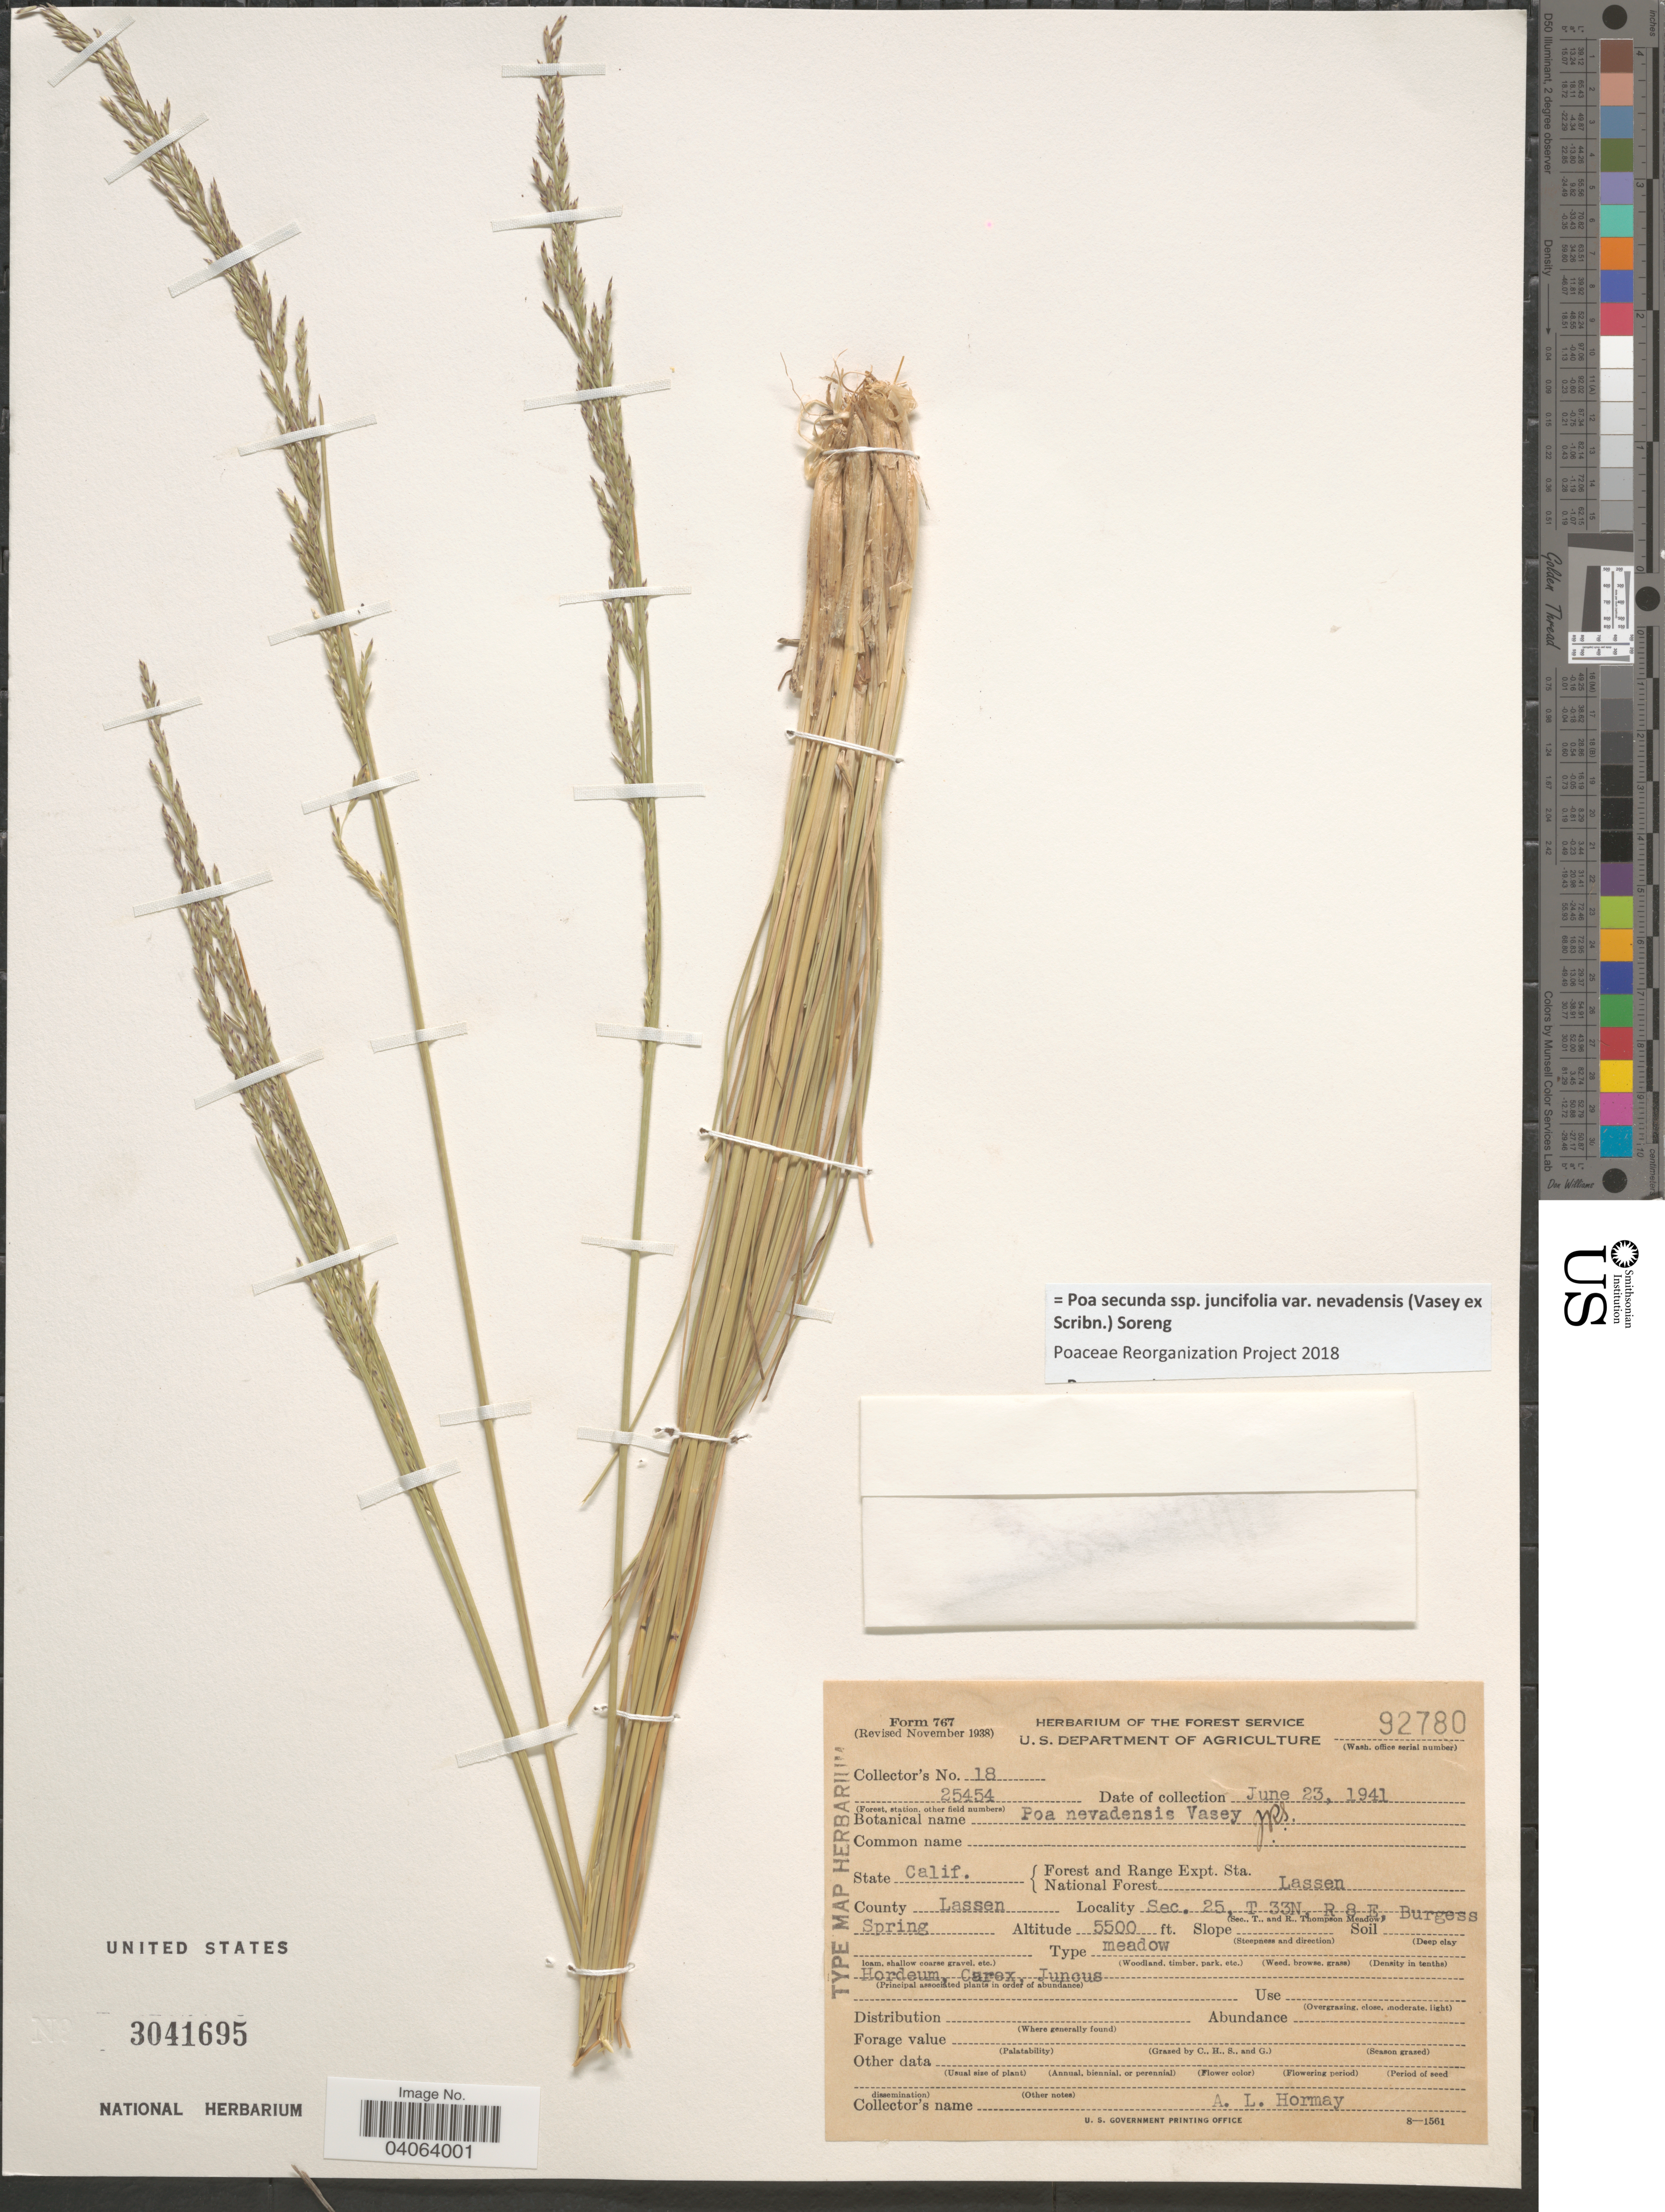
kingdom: Plantae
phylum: Tracheophyta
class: Liliopsida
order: Poales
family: Poaceae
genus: Poa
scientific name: Poa secunda subsp. juncifolia var. nevadensis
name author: (Vasey ex Scribn.) Soreng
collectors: A. Hormay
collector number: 18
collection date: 1941-06-23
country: United States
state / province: California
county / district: Lassen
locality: Forest and Range Expt. Sta. National Forest Lassen. County Lassen. Sec. 25, T 33N, R 8 E, Burgess Spring.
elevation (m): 1676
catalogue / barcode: US 3041695